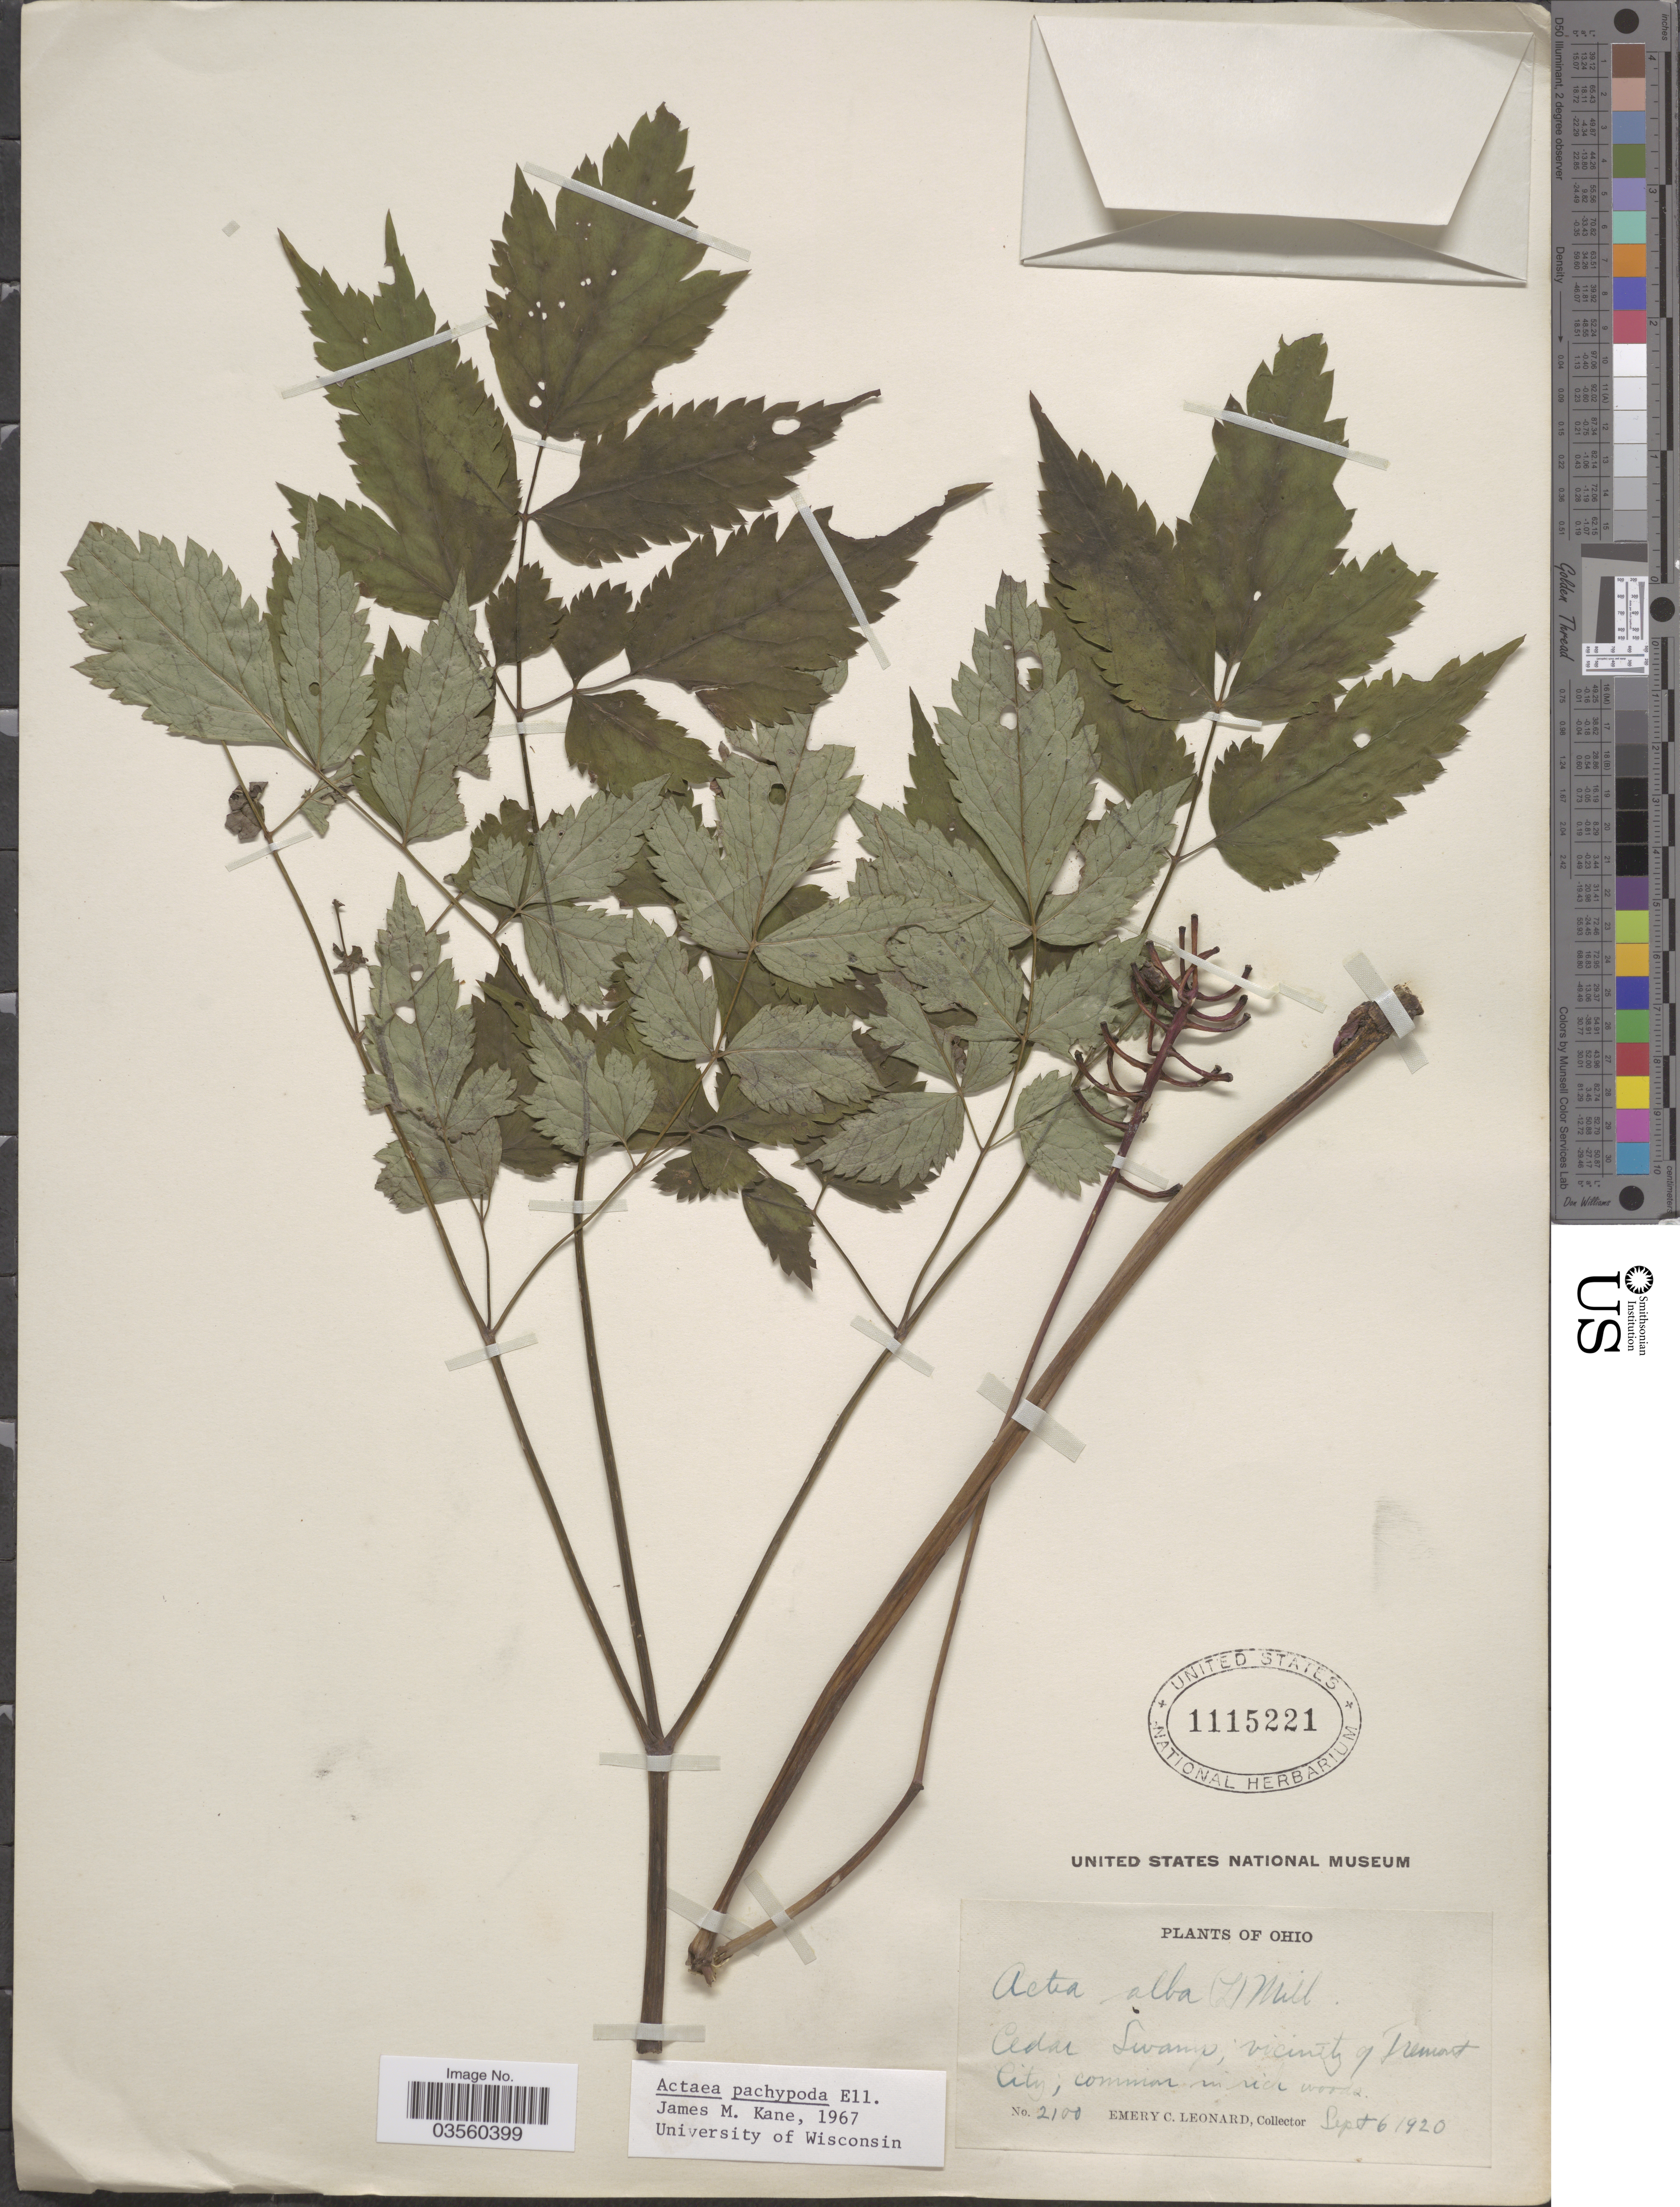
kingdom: Plantae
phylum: Tracheophyta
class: Magnoliopsida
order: Ranunculales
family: Ranunculaceae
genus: Actaea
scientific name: Actaea pachypoda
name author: Elliott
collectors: E. C. Leonard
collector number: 2100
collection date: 1920-09-06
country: United States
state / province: Ohio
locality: Cedar Swamp, vicinity of Tremont City.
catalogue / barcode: US 1115221